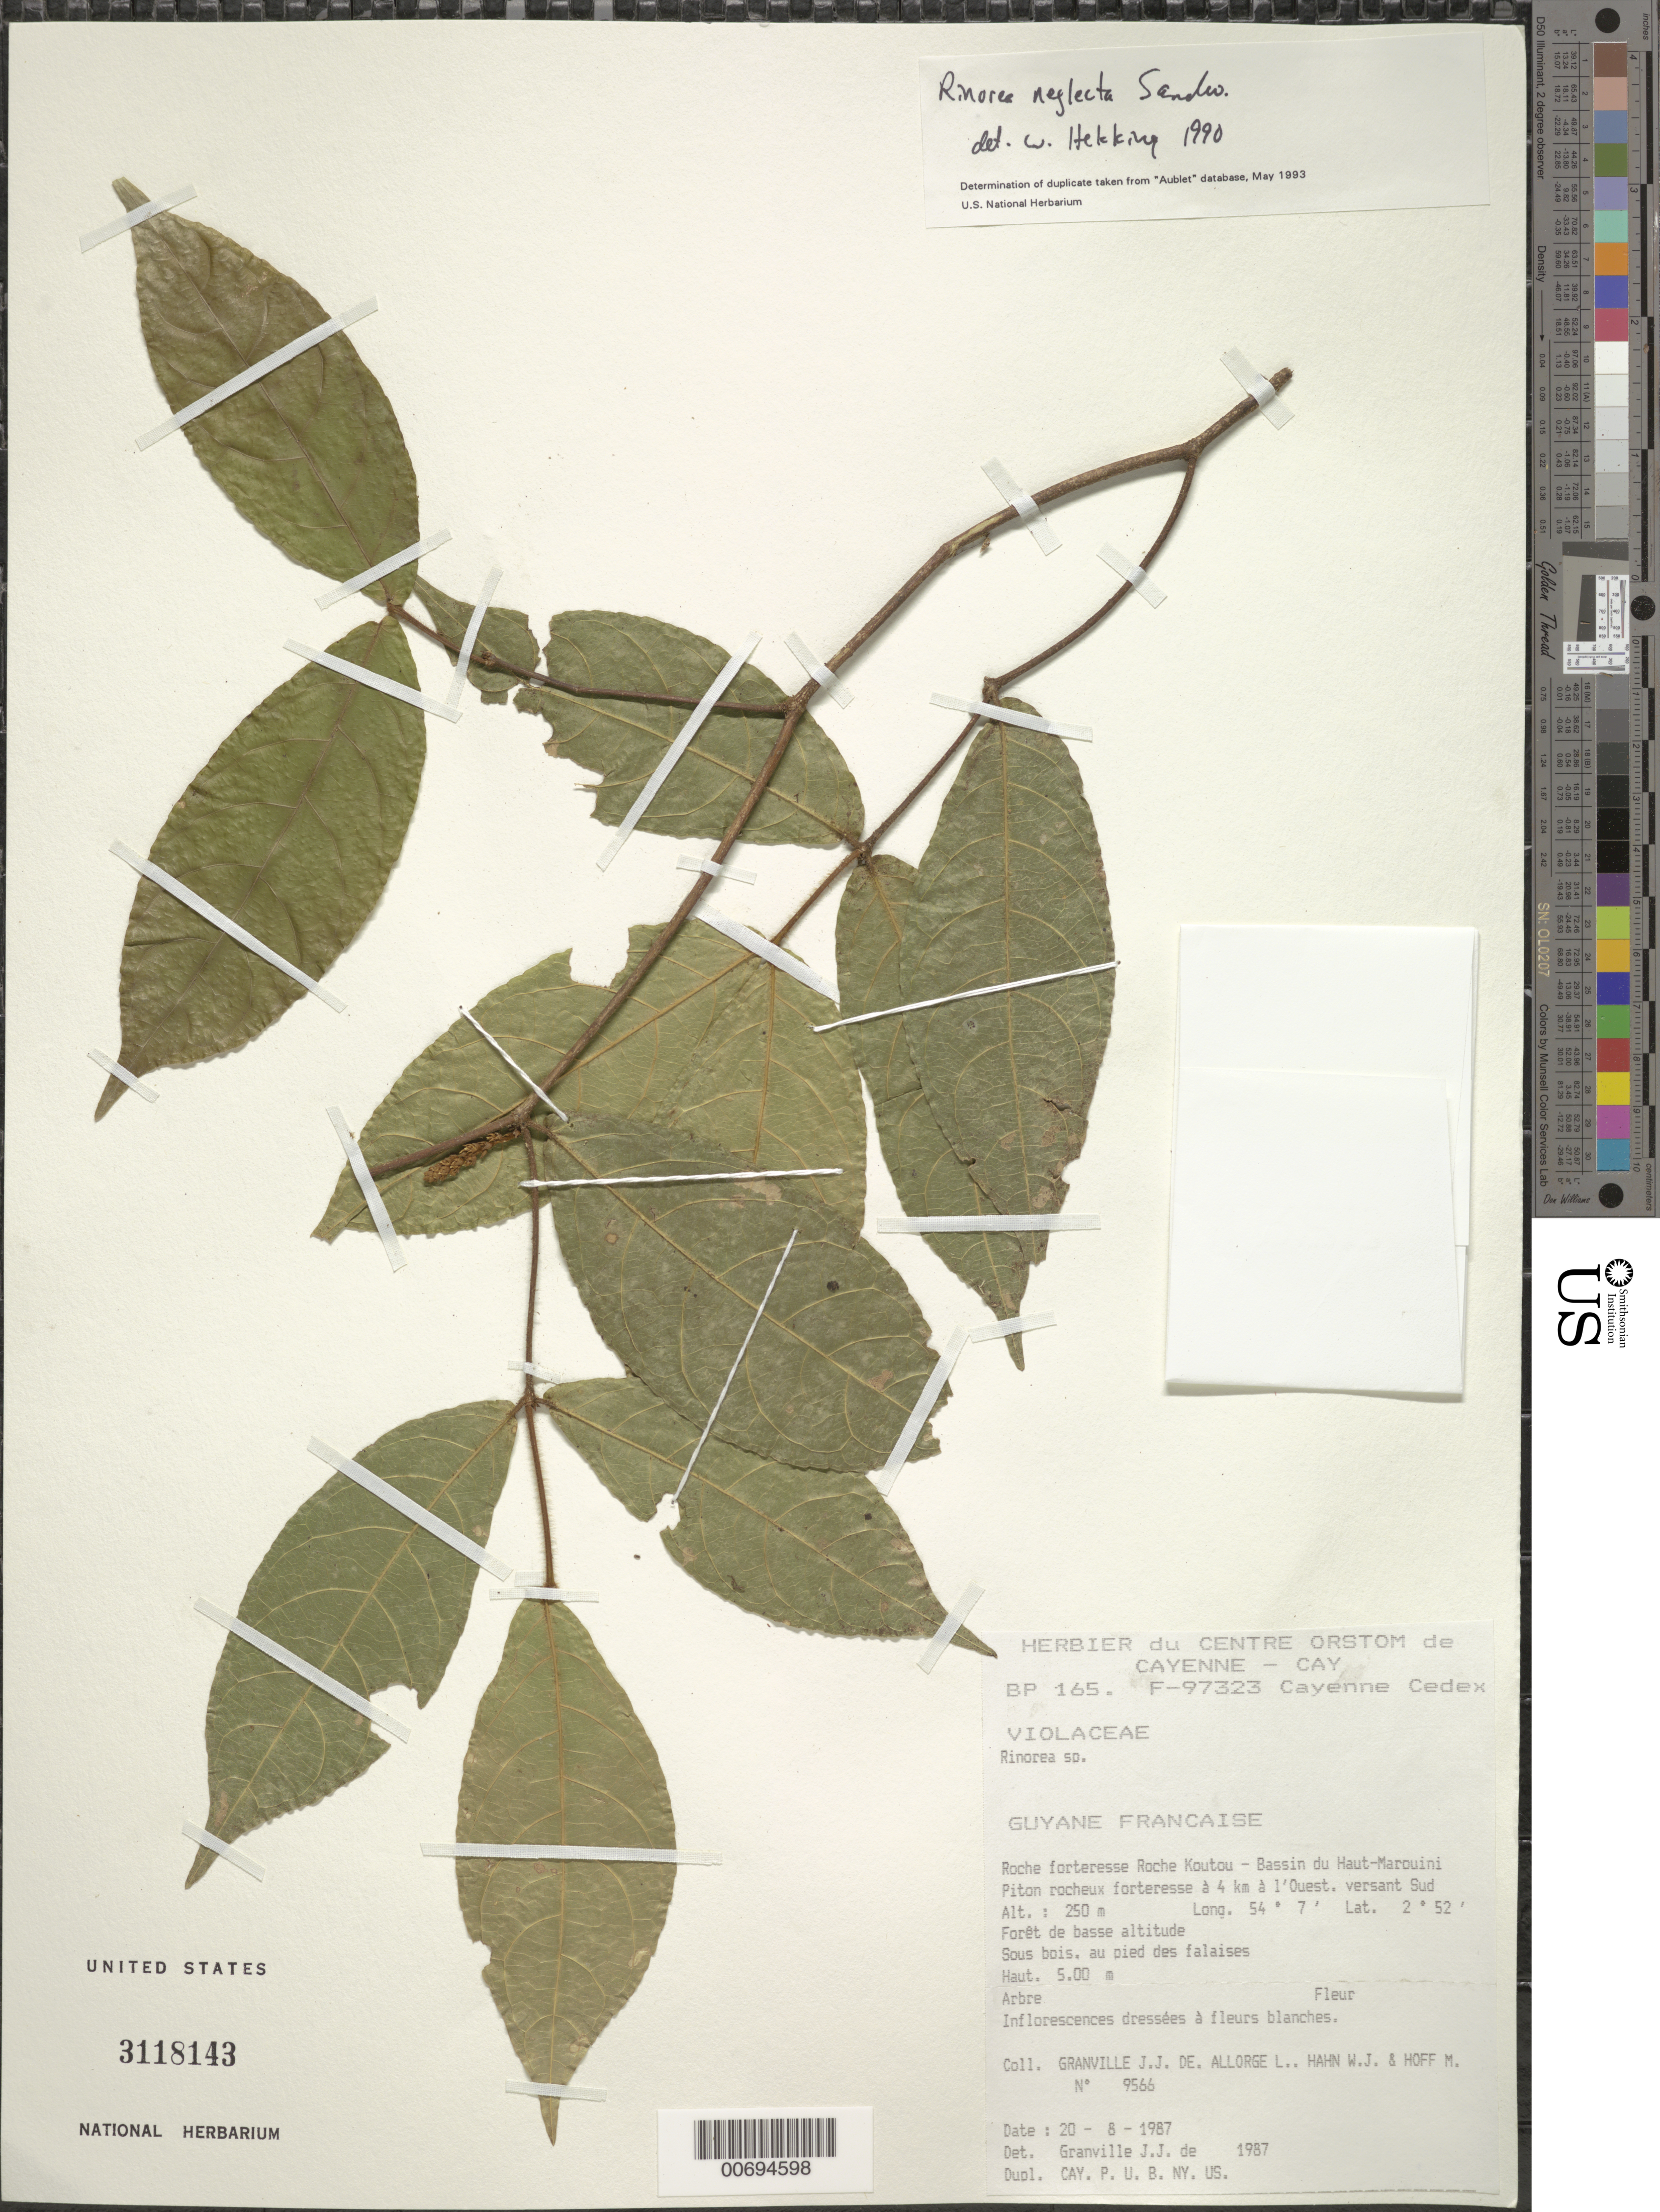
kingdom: Plantae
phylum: Tracheophyta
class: Magnoliopsida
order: Malpighiales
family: Violaceae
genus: Rinorea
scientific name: Rinorea neglecta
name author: Sandwith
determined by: Hekking, W. H. A.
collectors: J.-J. de Granville, L. Allorge, W. J. Hahn & M. Hoff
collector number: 9566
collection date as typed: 20-Aug-87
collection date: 1987-08-20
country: French Guiana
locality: Roche Koutou, Bassin du Haut-Marouini. Piton rocheux forteresse a 4 km a l'Oust. versant Sud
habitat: Forêt de basse altitude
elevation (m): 250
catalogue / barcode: US 3118143